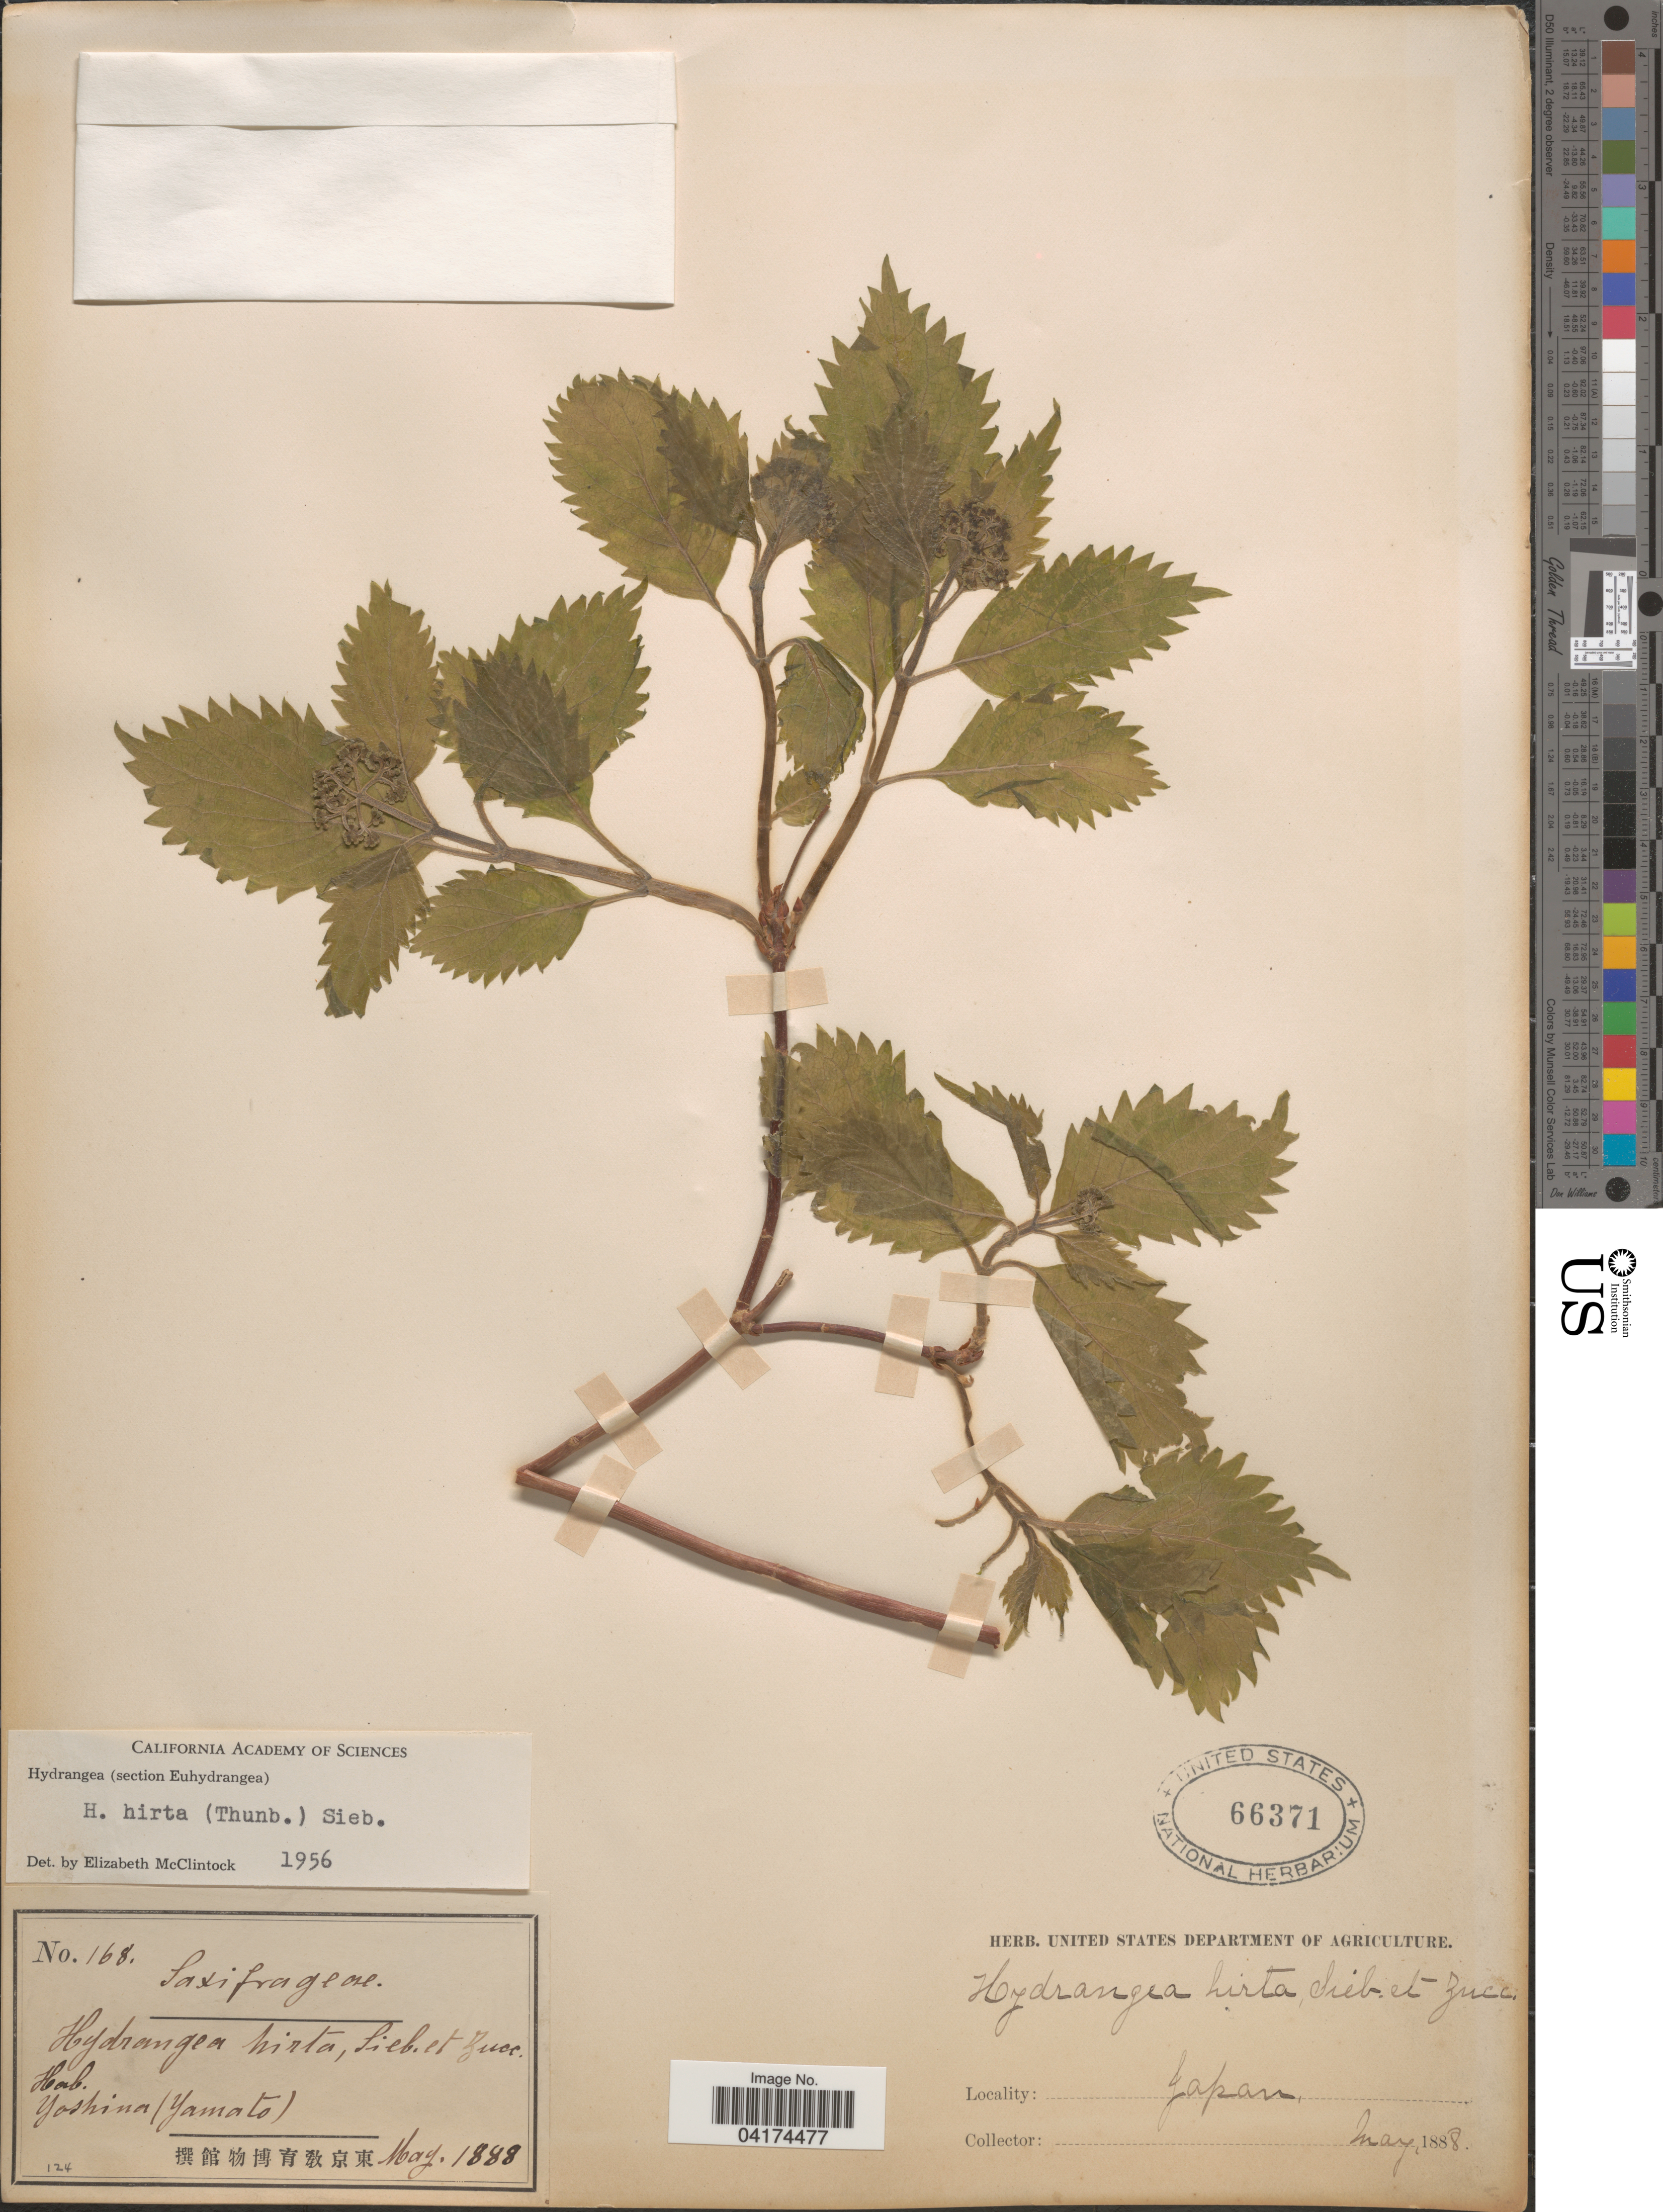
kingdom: Plantae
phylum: Tracheophyta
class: Magnoliopsida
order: Cornales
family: Hydrangeaceae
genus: Hydrangea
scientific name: Hydrangea hirta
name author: (Thunb.) Siebold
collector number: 168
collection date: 1888-05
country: Japan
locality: Yoshina (Yamato).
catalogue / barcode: US 66371